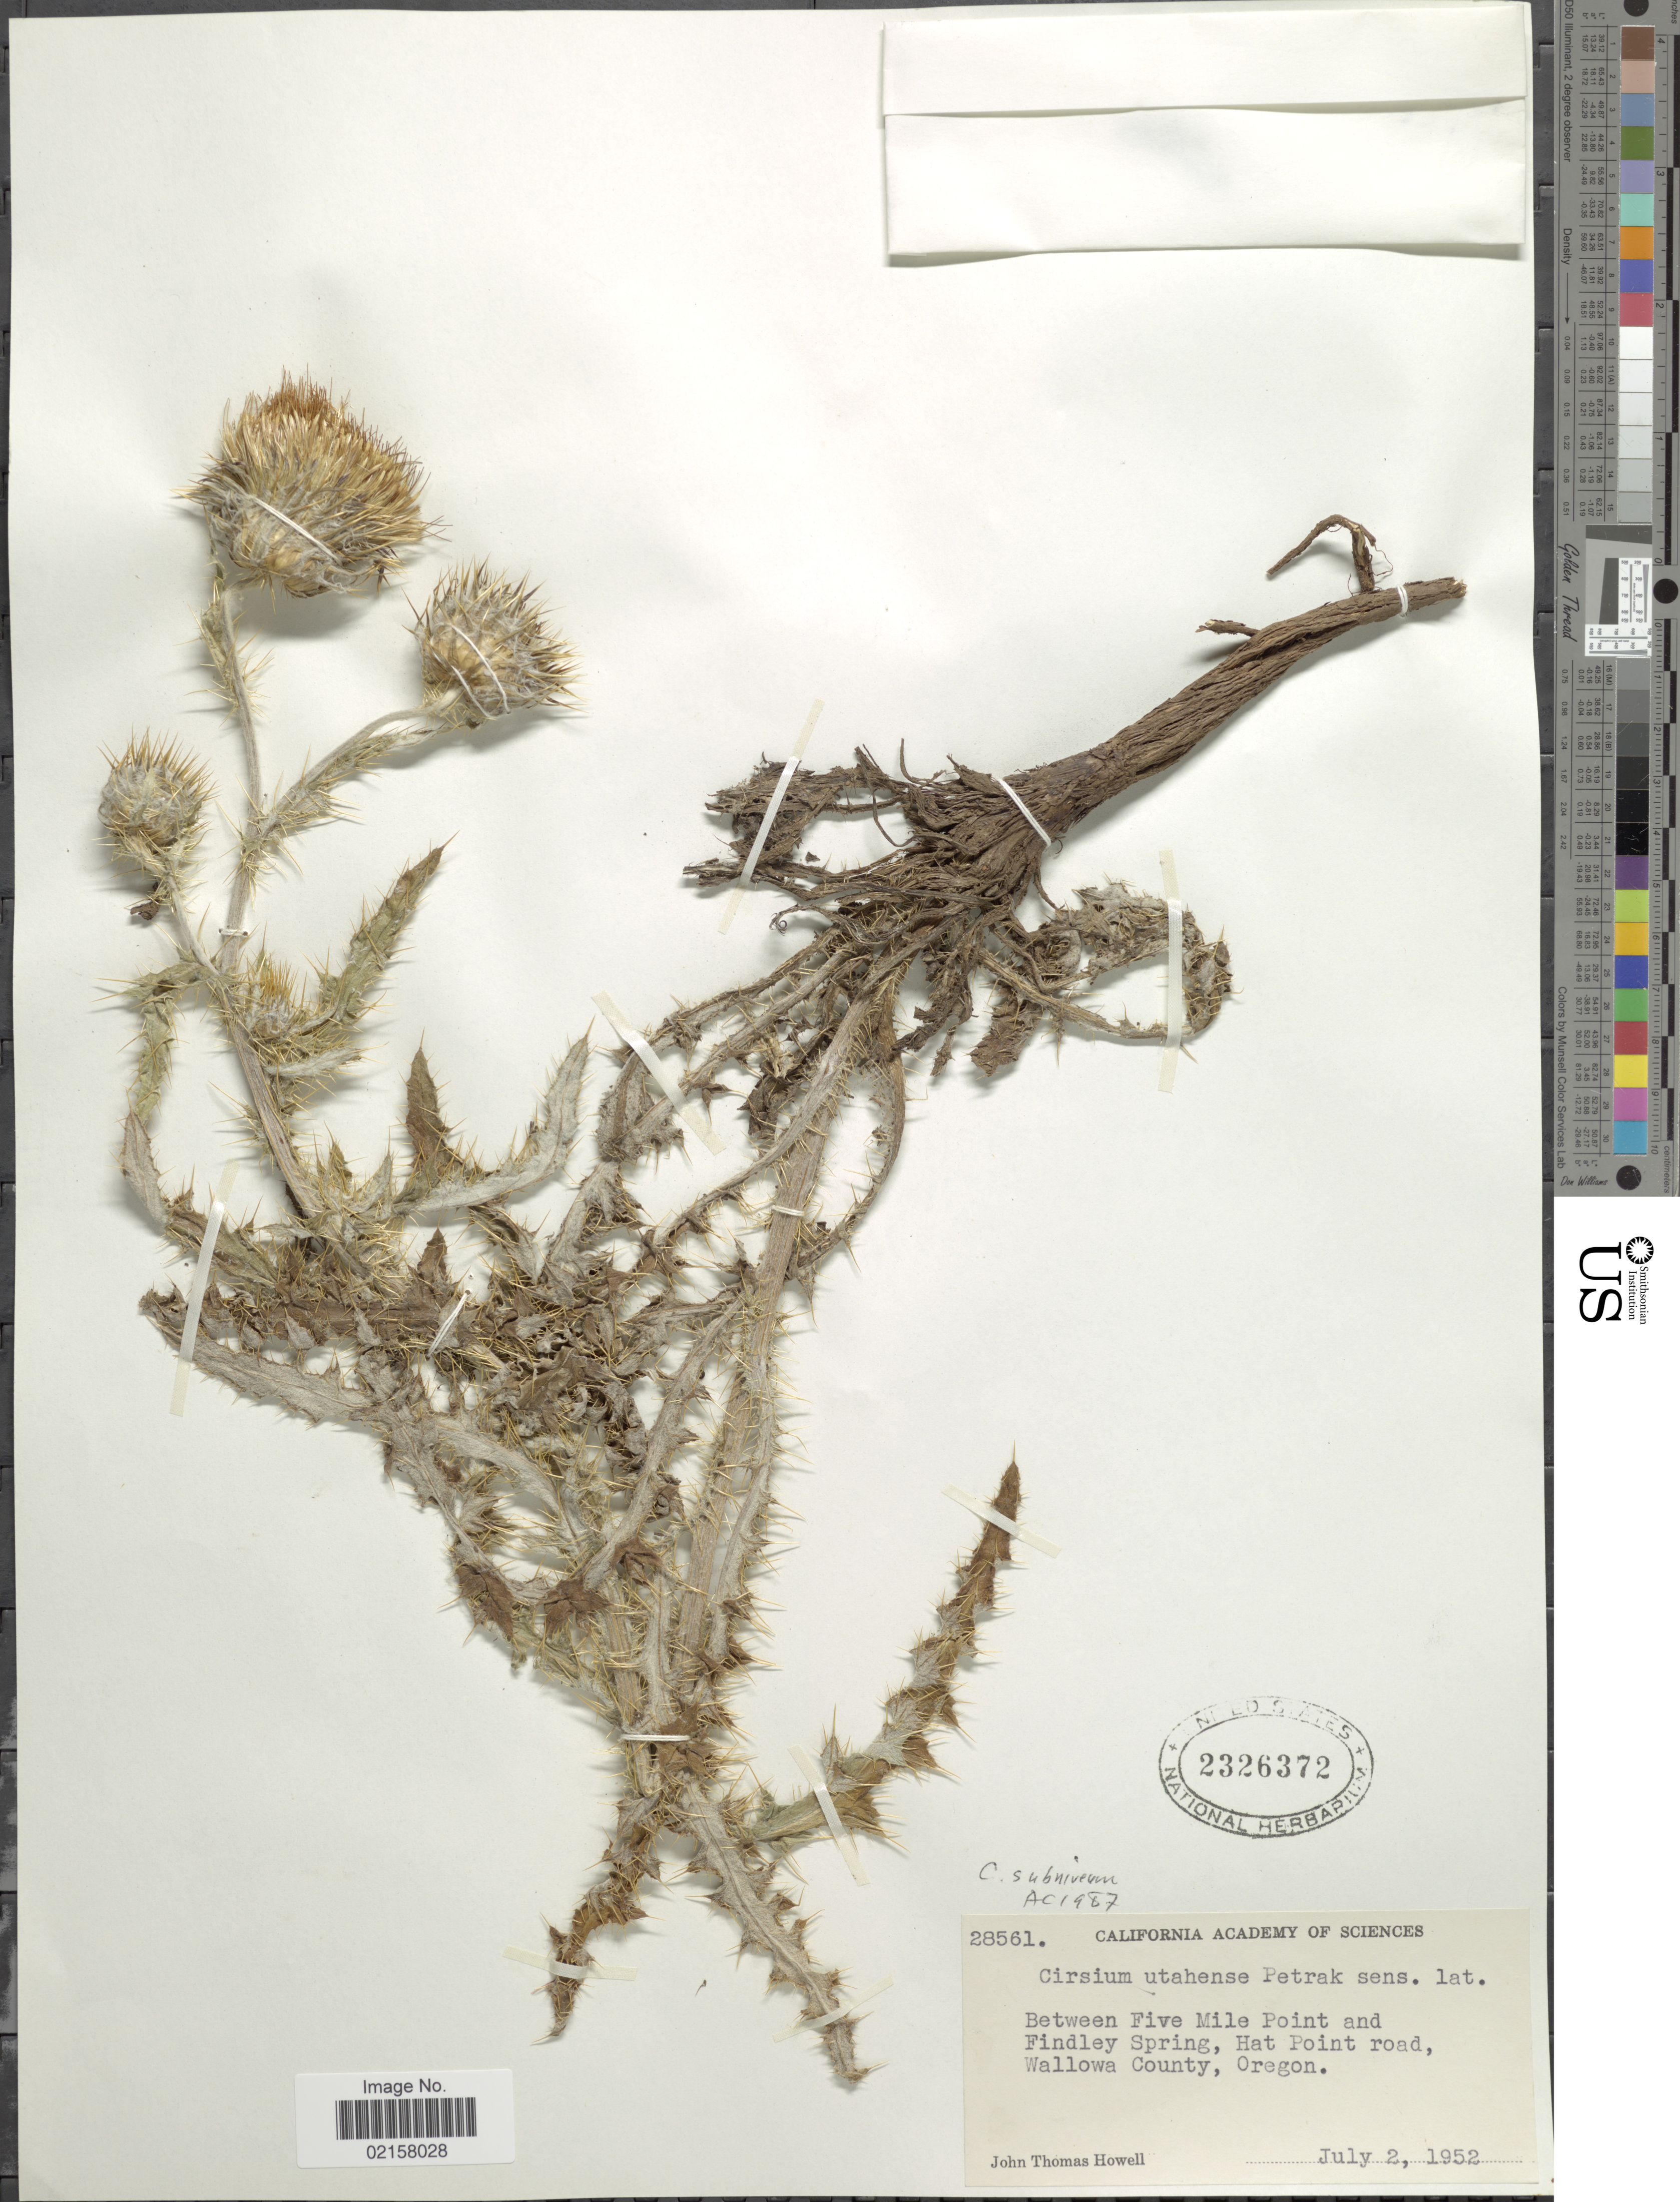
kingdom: Plantae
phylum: Tracheophyta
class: Magnoliopsida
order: Asterales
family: Asteraceae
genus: Cirsium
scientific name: Cirsium neomexicanum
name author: A. Gray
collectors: J. T. Howell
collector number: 28561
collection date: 1952-07-02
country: United States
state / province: Oregon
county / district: Wallowa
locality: Between Five Mile Point and Findley Spring, Hat Point road, Wallowa County.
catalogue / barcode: US 2326372